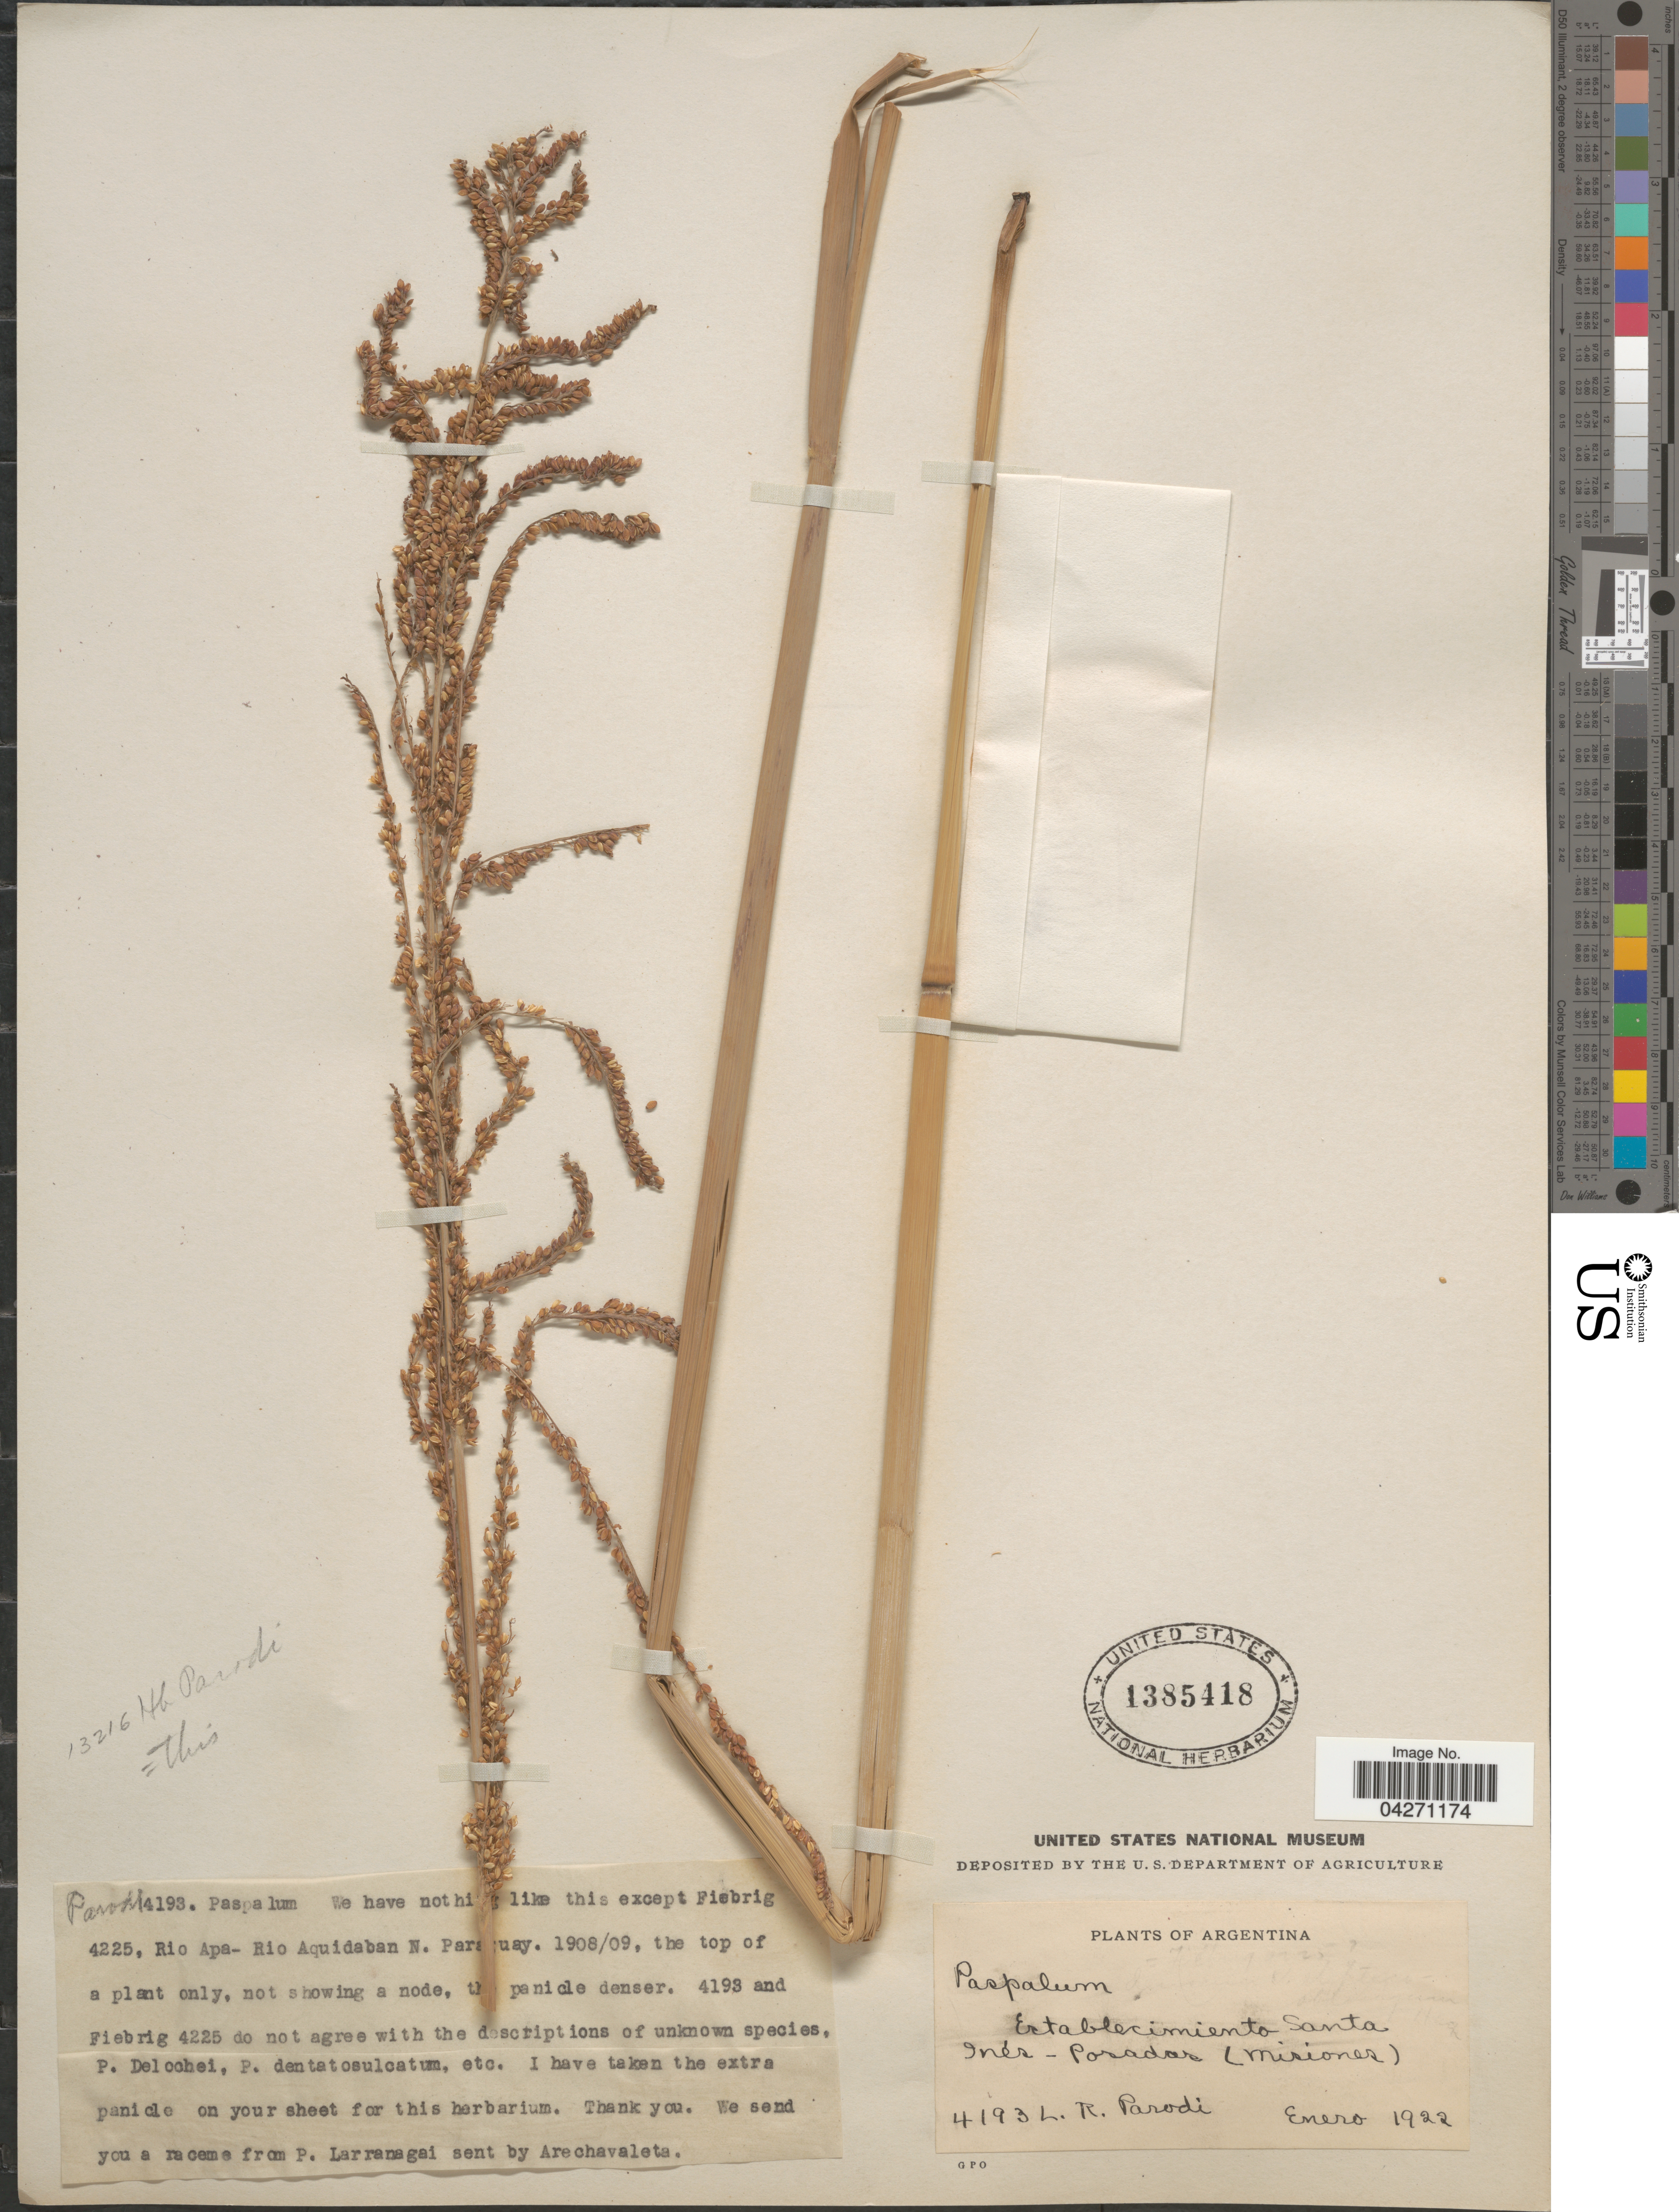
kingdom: Plantae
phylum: Tracheophyta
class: Liliopsida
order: Poales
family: Poaceae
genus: Paspalum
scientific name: Paspalum intermedium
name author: Munro ex Morong & Britton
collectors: L. R. Parodi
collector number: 4193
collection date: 1922-01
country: Argentina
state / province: Misiones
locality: Establecimiento Santa Inéz - Posadas (Misiones).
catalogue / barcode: US 1385418